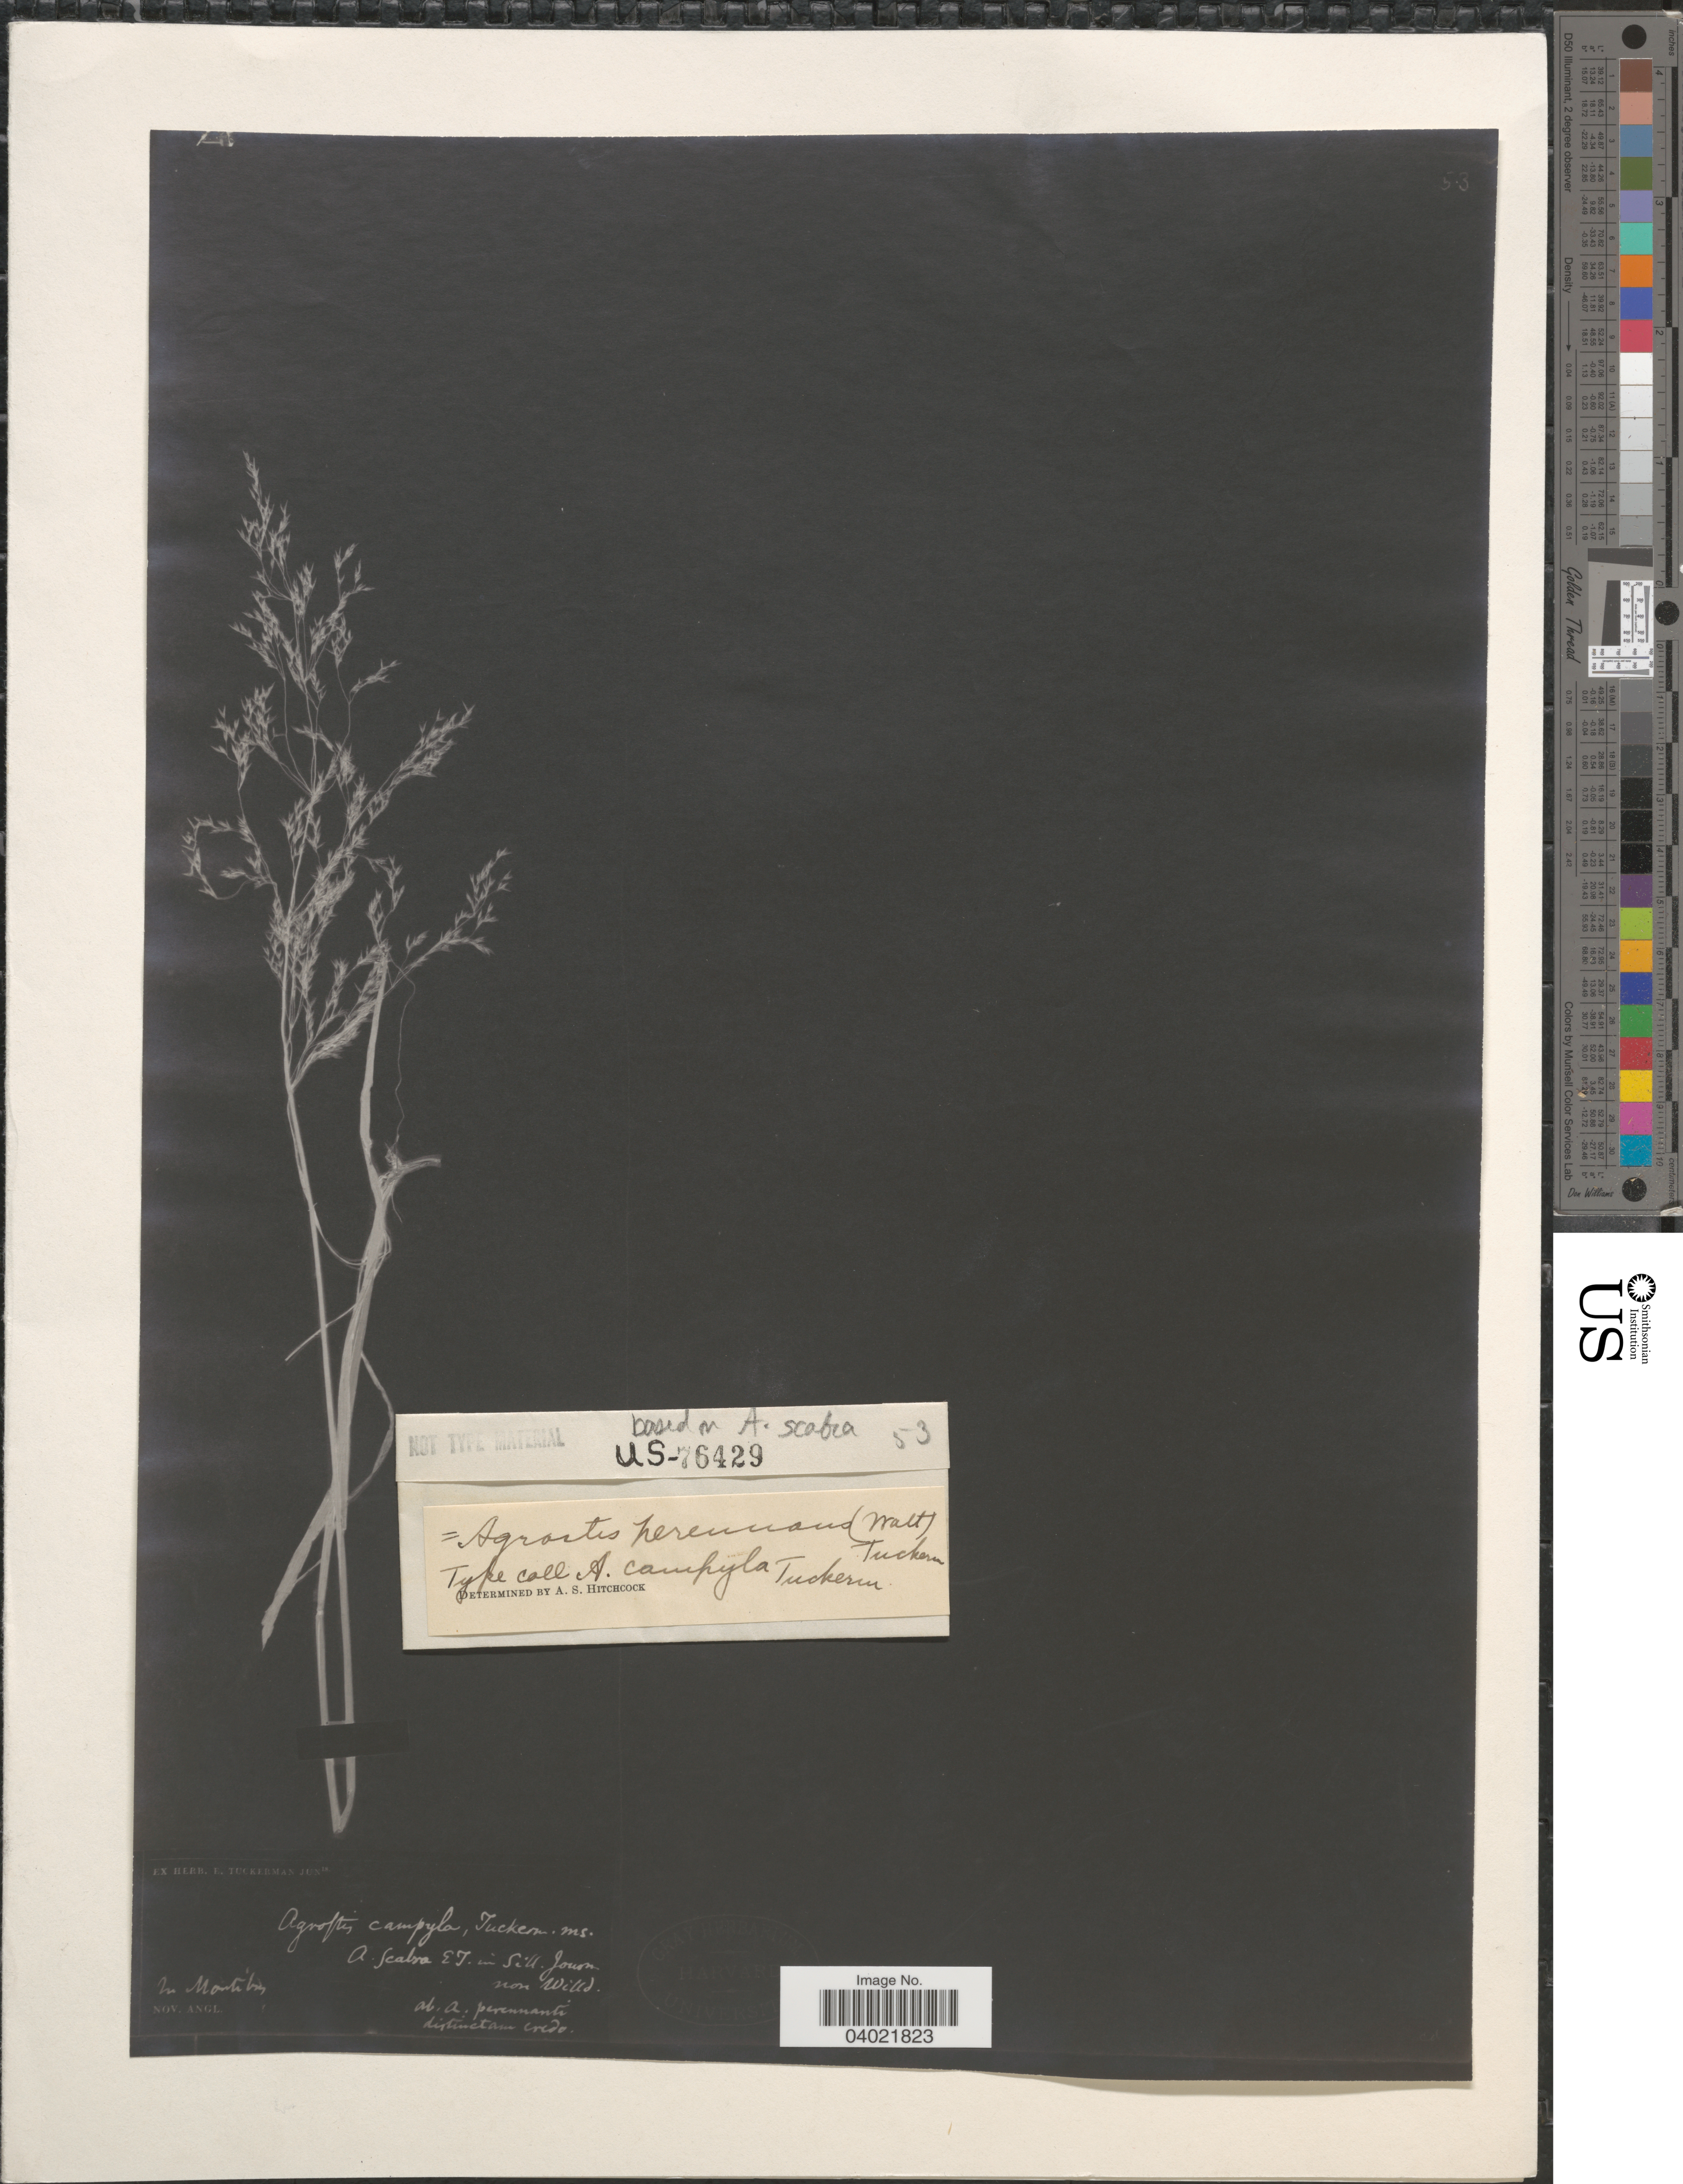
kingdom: Plantae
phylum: Tracheophyta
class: Liliopsida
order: Poales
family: Poaceae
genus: Agrostis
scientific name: Agrostis perennans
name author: (Walter) Tuck.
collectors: ex herb. E. Tuckerman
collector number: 53 ?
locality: In Montibus. Nov. Anglia.